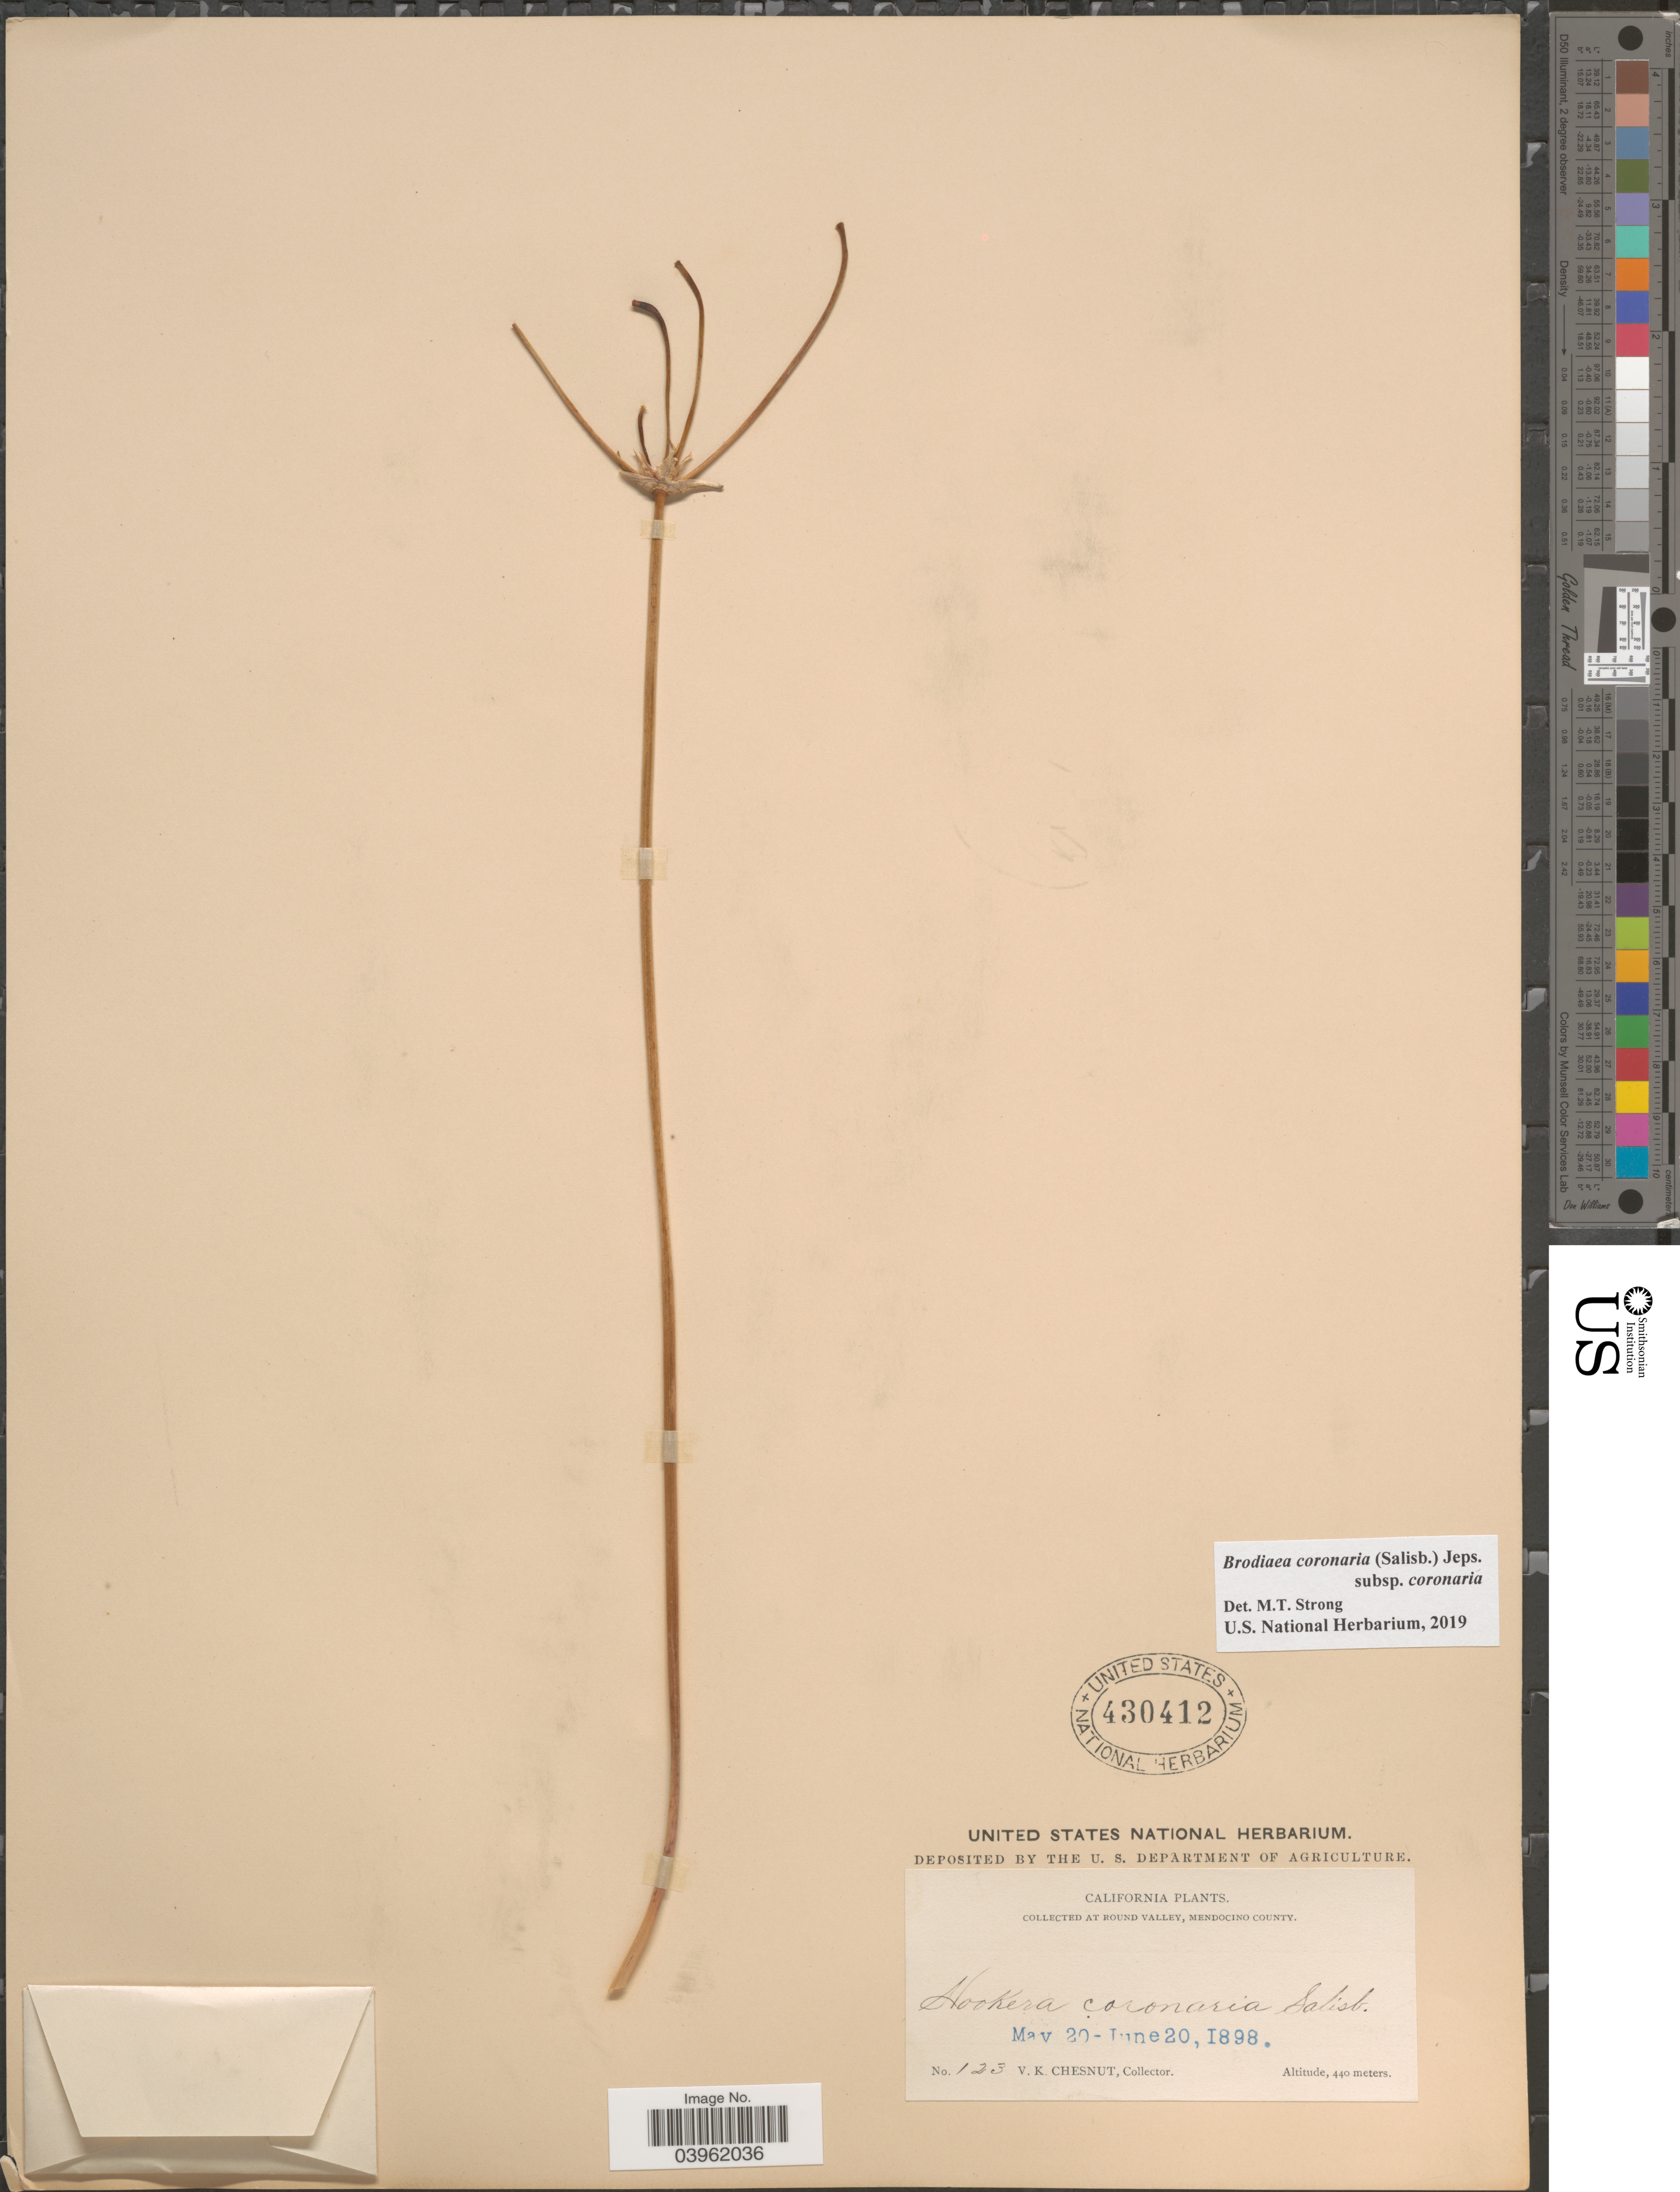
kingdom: Plantae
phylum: Tracheophyta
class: Liliopsida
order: Asparagales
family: Asparagaceae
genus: Brodiaea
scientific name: Brodiaea coronaria subsp. coronaria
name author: (Salisb.) Engl.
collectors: V. Chesnut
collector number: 123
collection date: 1898-05-20/1898-06-20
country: United States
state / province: California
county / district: Mendocino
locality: At Round Valley, Mendocino County.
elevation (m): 440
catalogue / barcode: US 430412